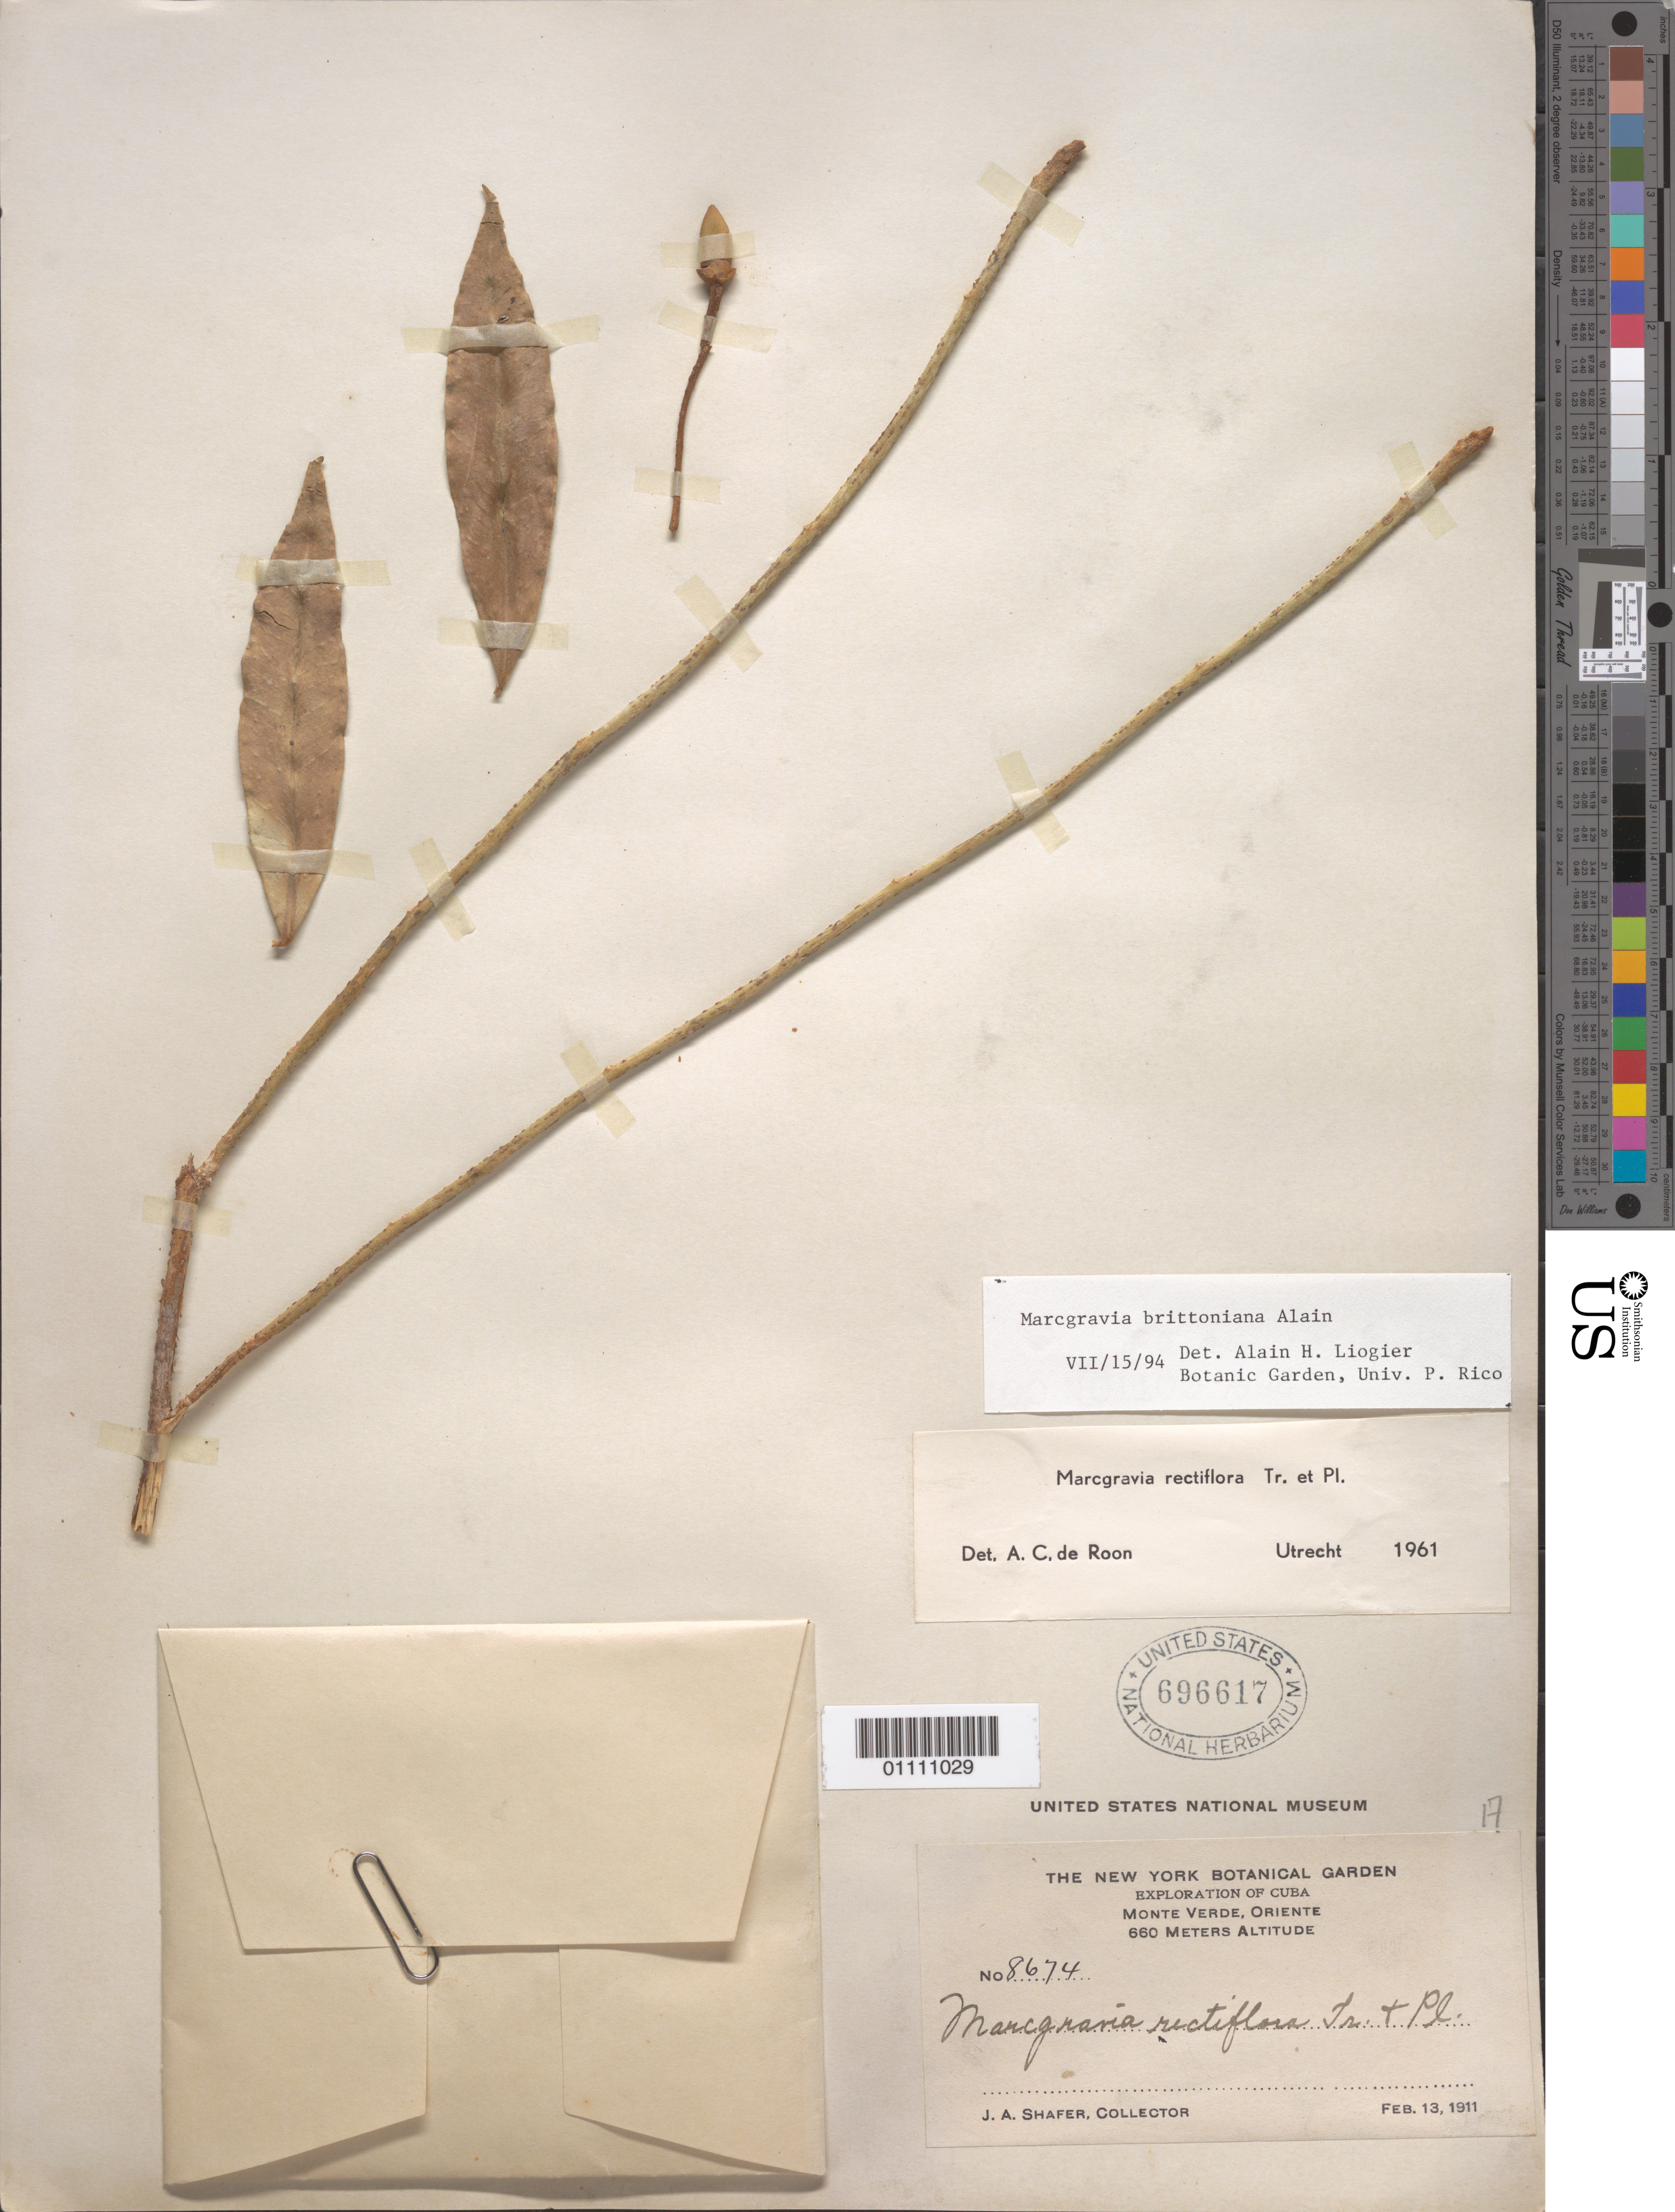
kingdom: Plantae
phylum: Tracheophyta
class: Magnoliopsida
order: Ericales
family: Marcgraviaceae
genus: Marcgravia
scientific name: Marcgravia brittoniana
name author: Alain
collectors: J. A. Shafer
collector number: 8674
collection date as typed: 13 Feb 1911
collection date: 1911-02-13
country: Cuba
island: Cuba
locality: Oriente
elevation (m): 660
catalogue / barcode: US 696617